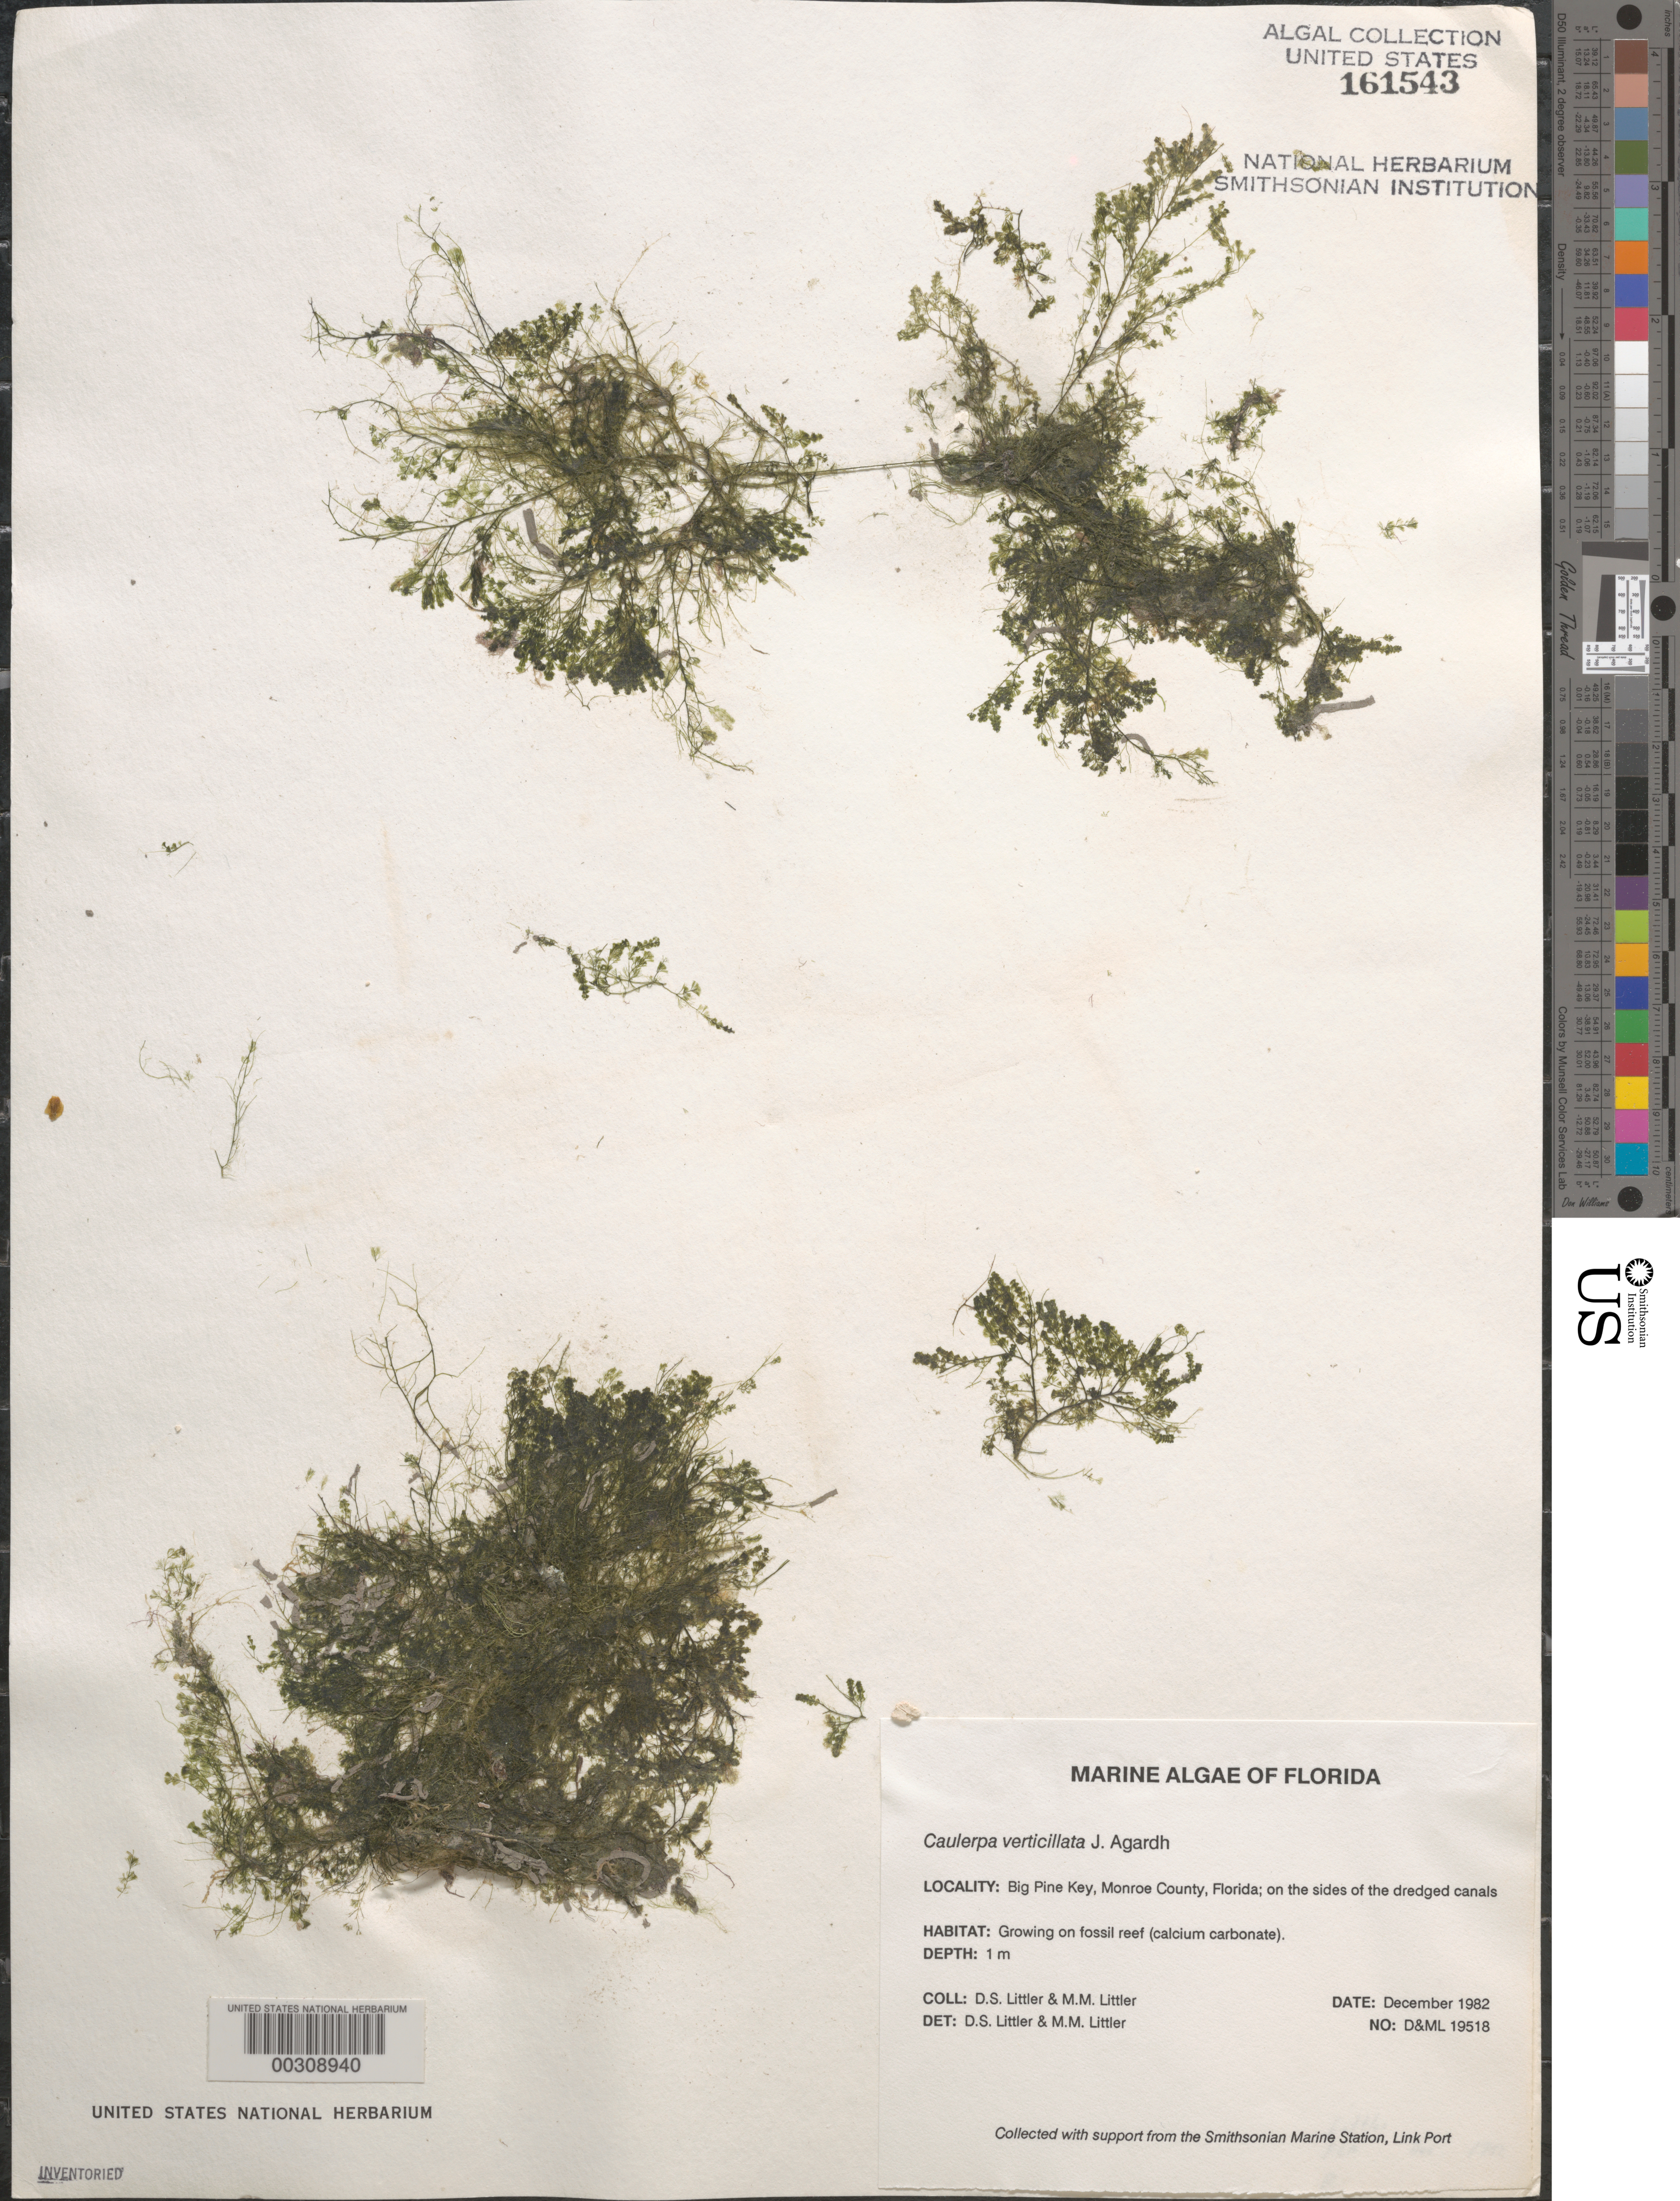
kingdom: Plantae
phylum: Chlorophyta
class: Ulvophyceae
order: Bryopsidales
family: Caulerpaceae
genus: Caulerpa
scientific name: Caulerpa verticillata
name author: J. Agardh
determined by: Littler, D. S.; Littler, M. M.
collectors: D. S. Littler & M. M. Littler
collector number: D&ML 19518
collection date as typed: Dec 1982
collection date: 1982-12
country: United States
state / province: Florida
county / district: Monroe County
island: Big Pine Key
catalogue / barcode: US 161543